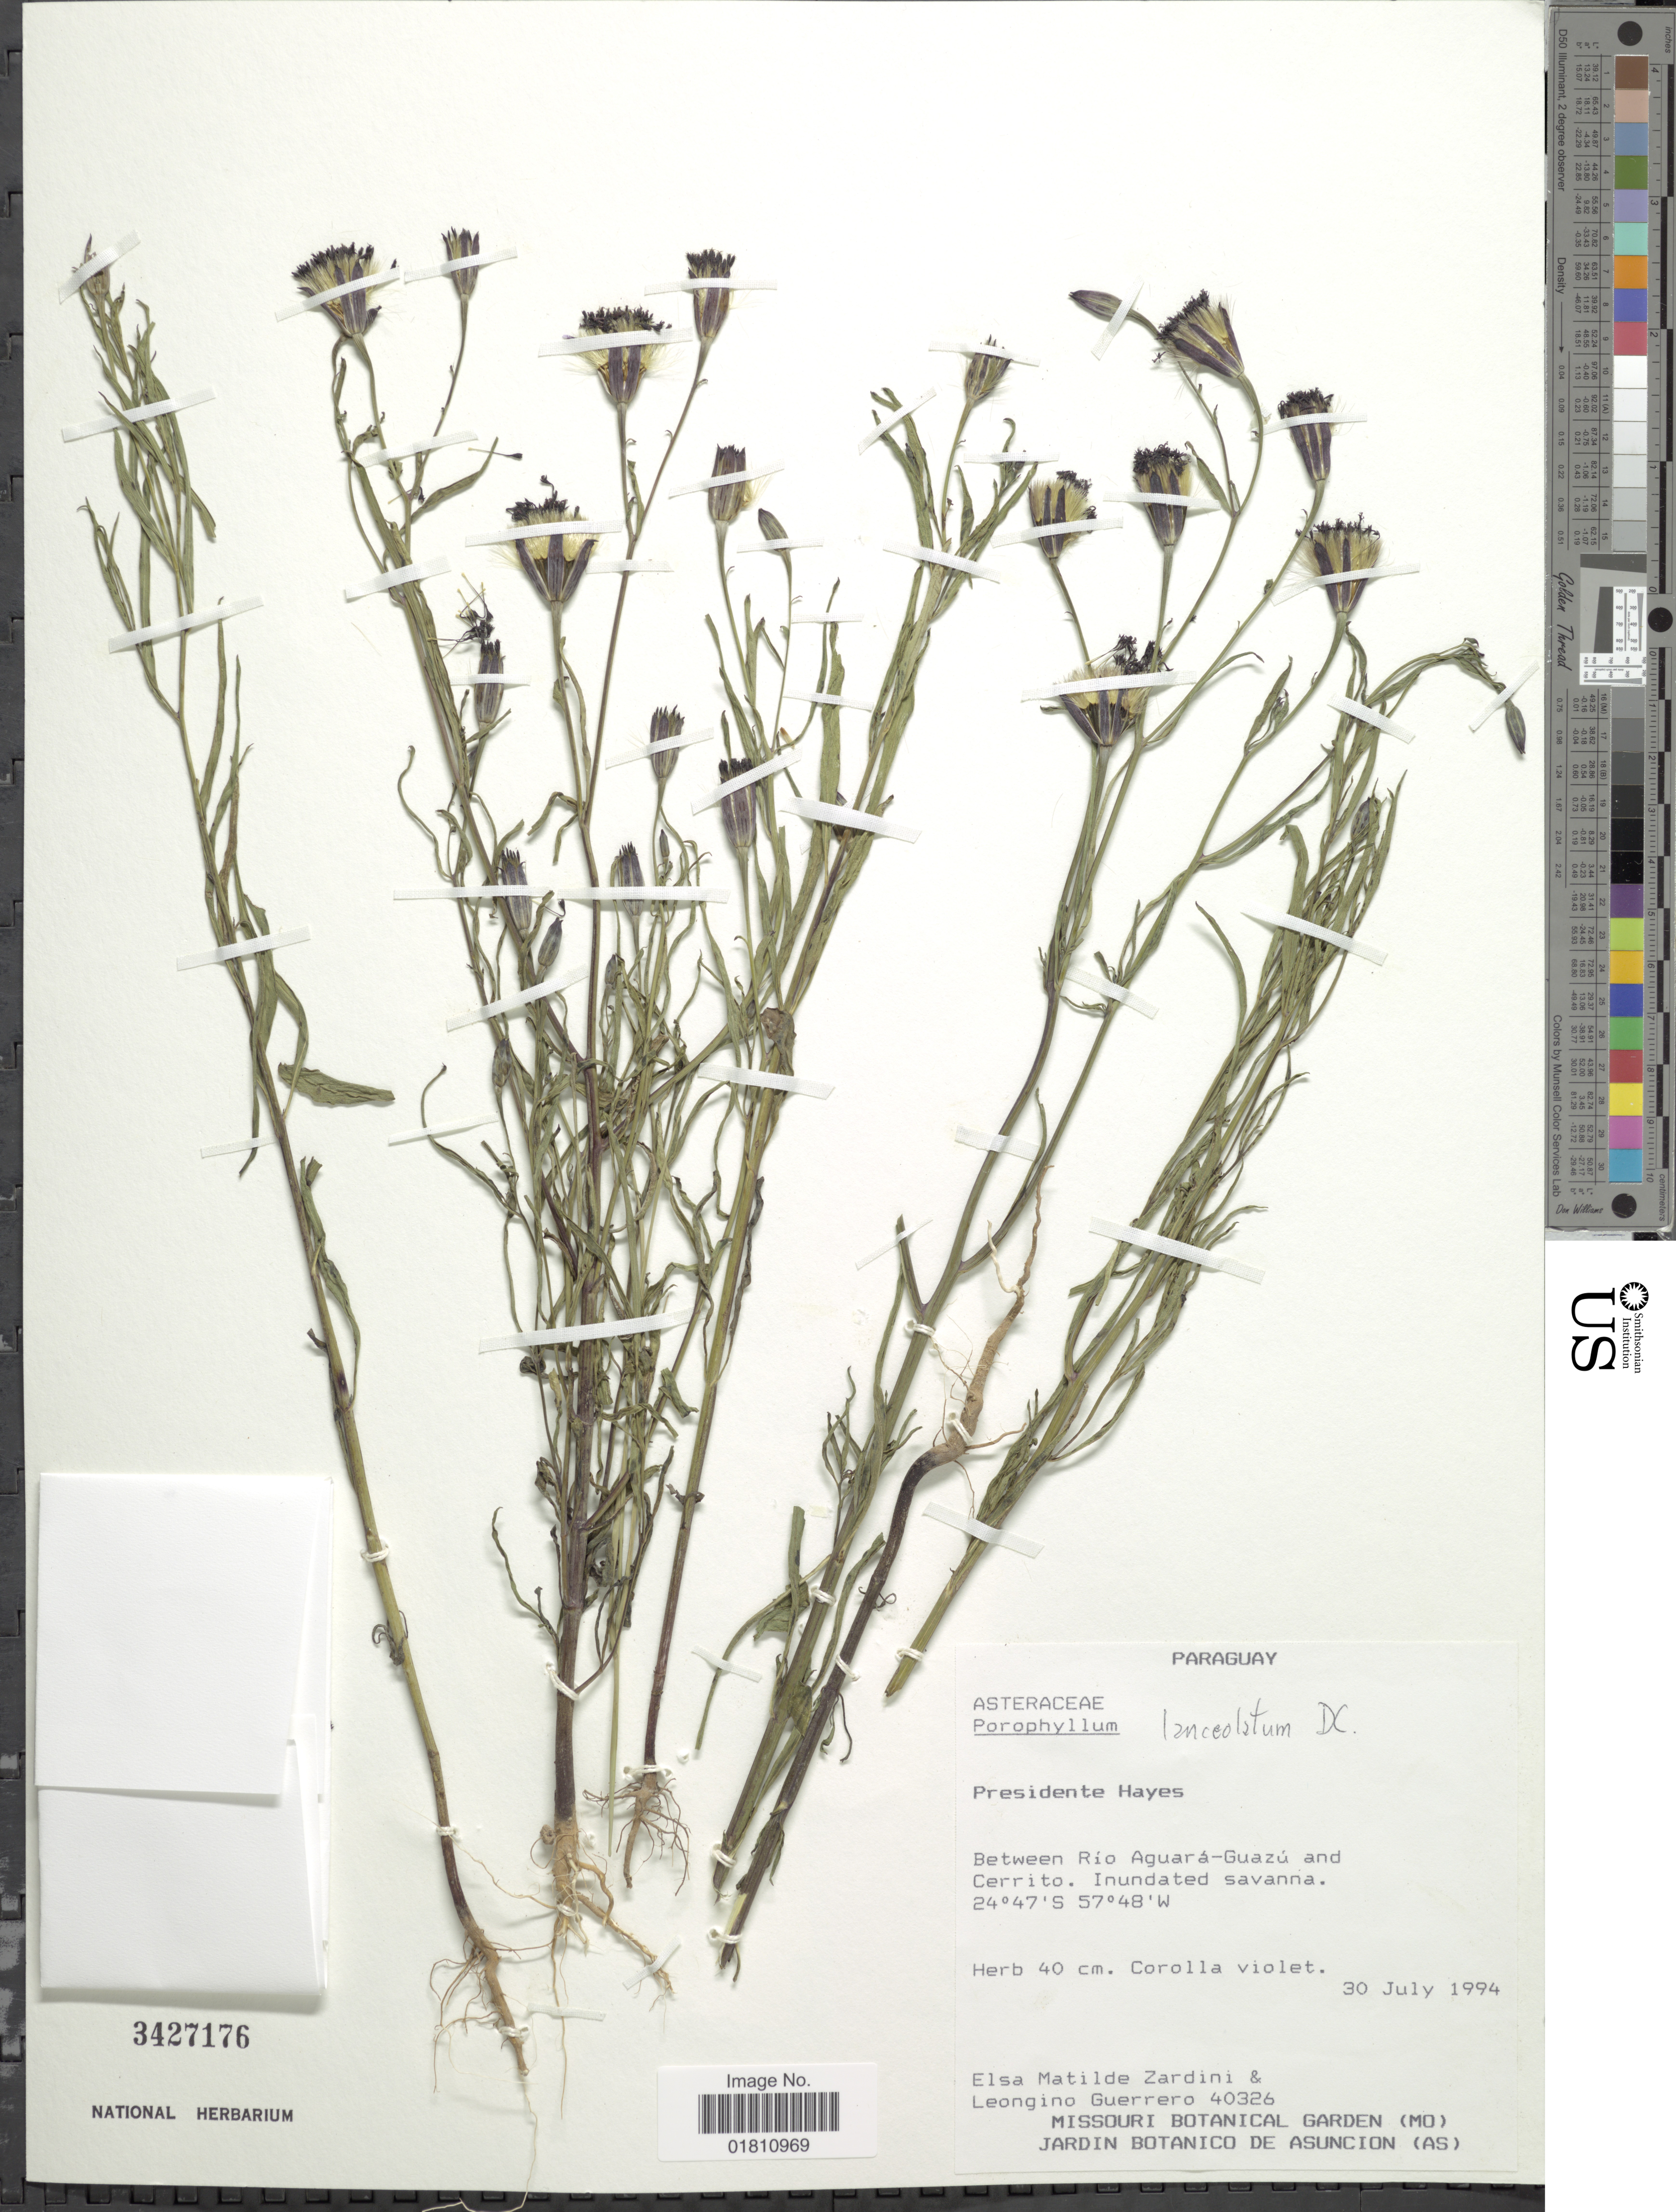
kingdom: Plantae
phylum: Tracheophyta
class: Magnoliopsida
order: Asterales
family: Asteraceae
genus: Porophyllum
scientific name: Porophyllum macrolepidium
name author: Malme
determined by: Anzuinelli, M.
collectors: E. M. Zardini & L. Guerrero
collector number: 40326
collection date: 1994-07-30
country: Paraguay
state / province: Presidente Hayes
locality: Between Aguará-Guazú and Cerrito. Inundates savanna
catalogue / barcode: US 3427176